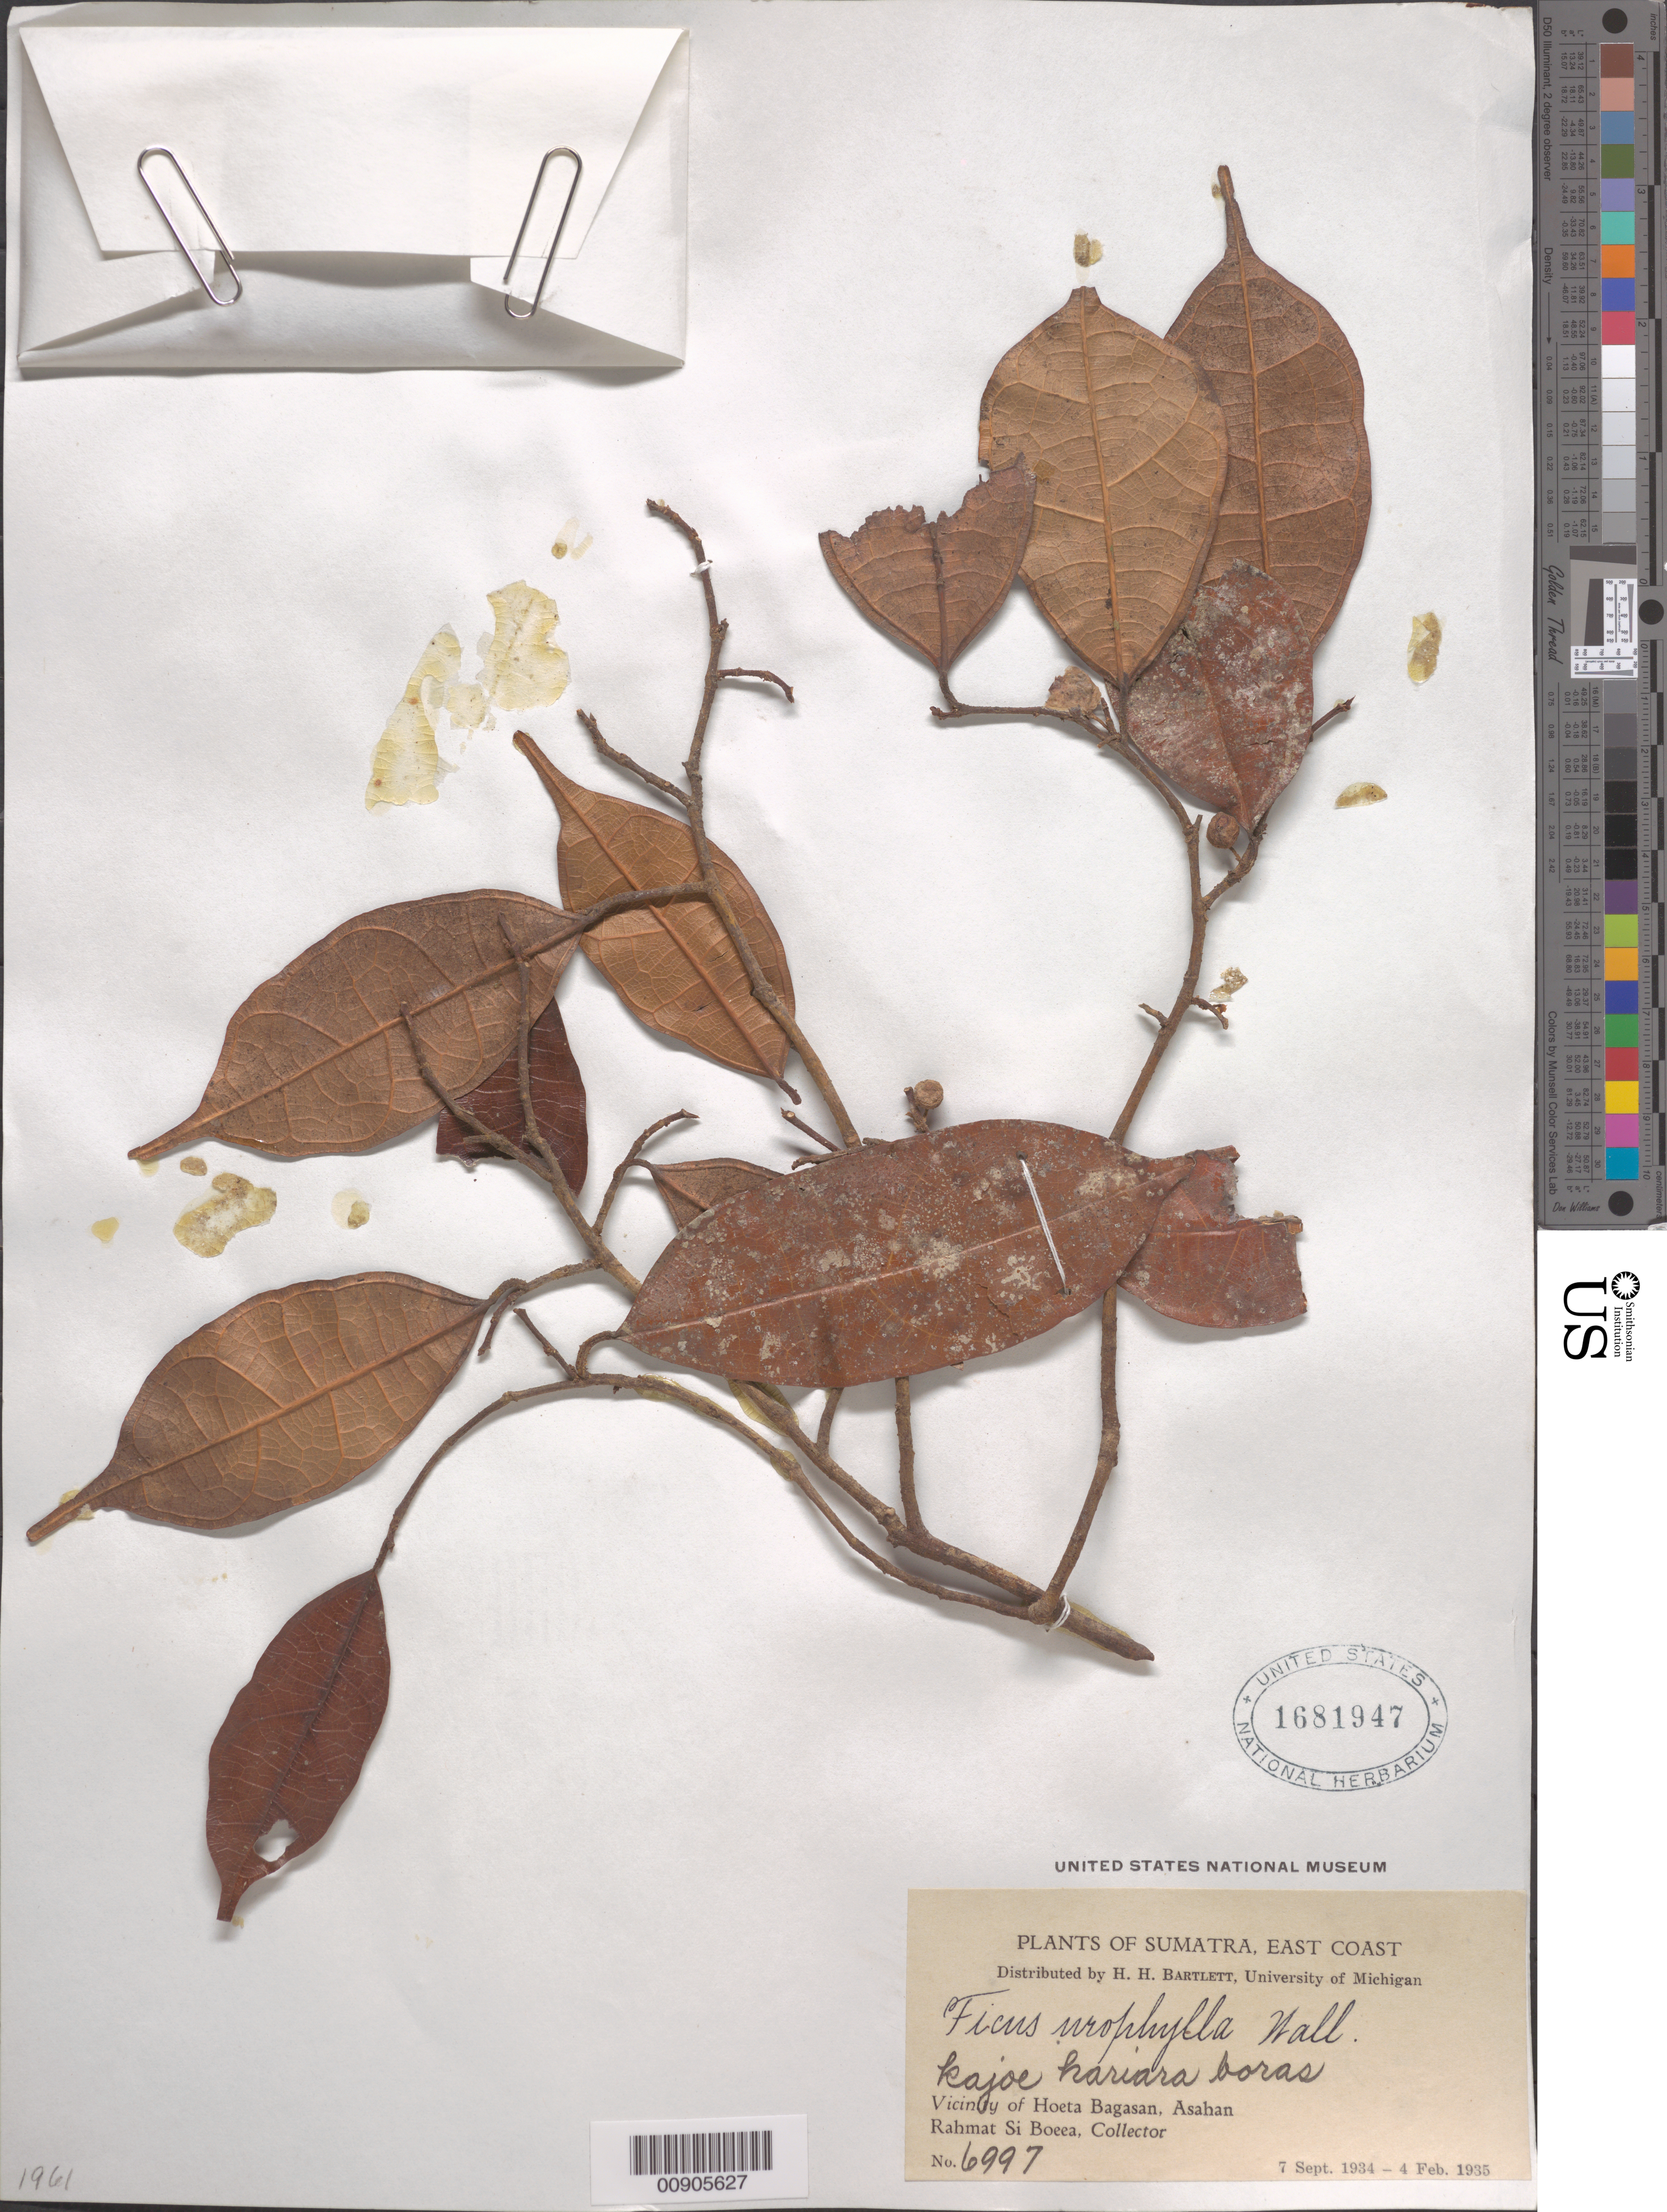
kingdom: Plantae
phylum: Tracheophyta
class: Magnoliopsida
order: Rosales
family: Moraceae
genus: Ficus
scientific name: Ficus urophylla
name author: Wall. ex Miq.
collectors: Rahmat Si Boeea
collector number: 6997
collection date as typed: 07 Sep 1934 to 04 Feb 1935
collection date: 1934-09-07/1935-02-04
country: Indonesia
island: Sumatra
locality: Vicinity of Hoeta Bagasan, Asahan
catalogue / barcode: US 1681947